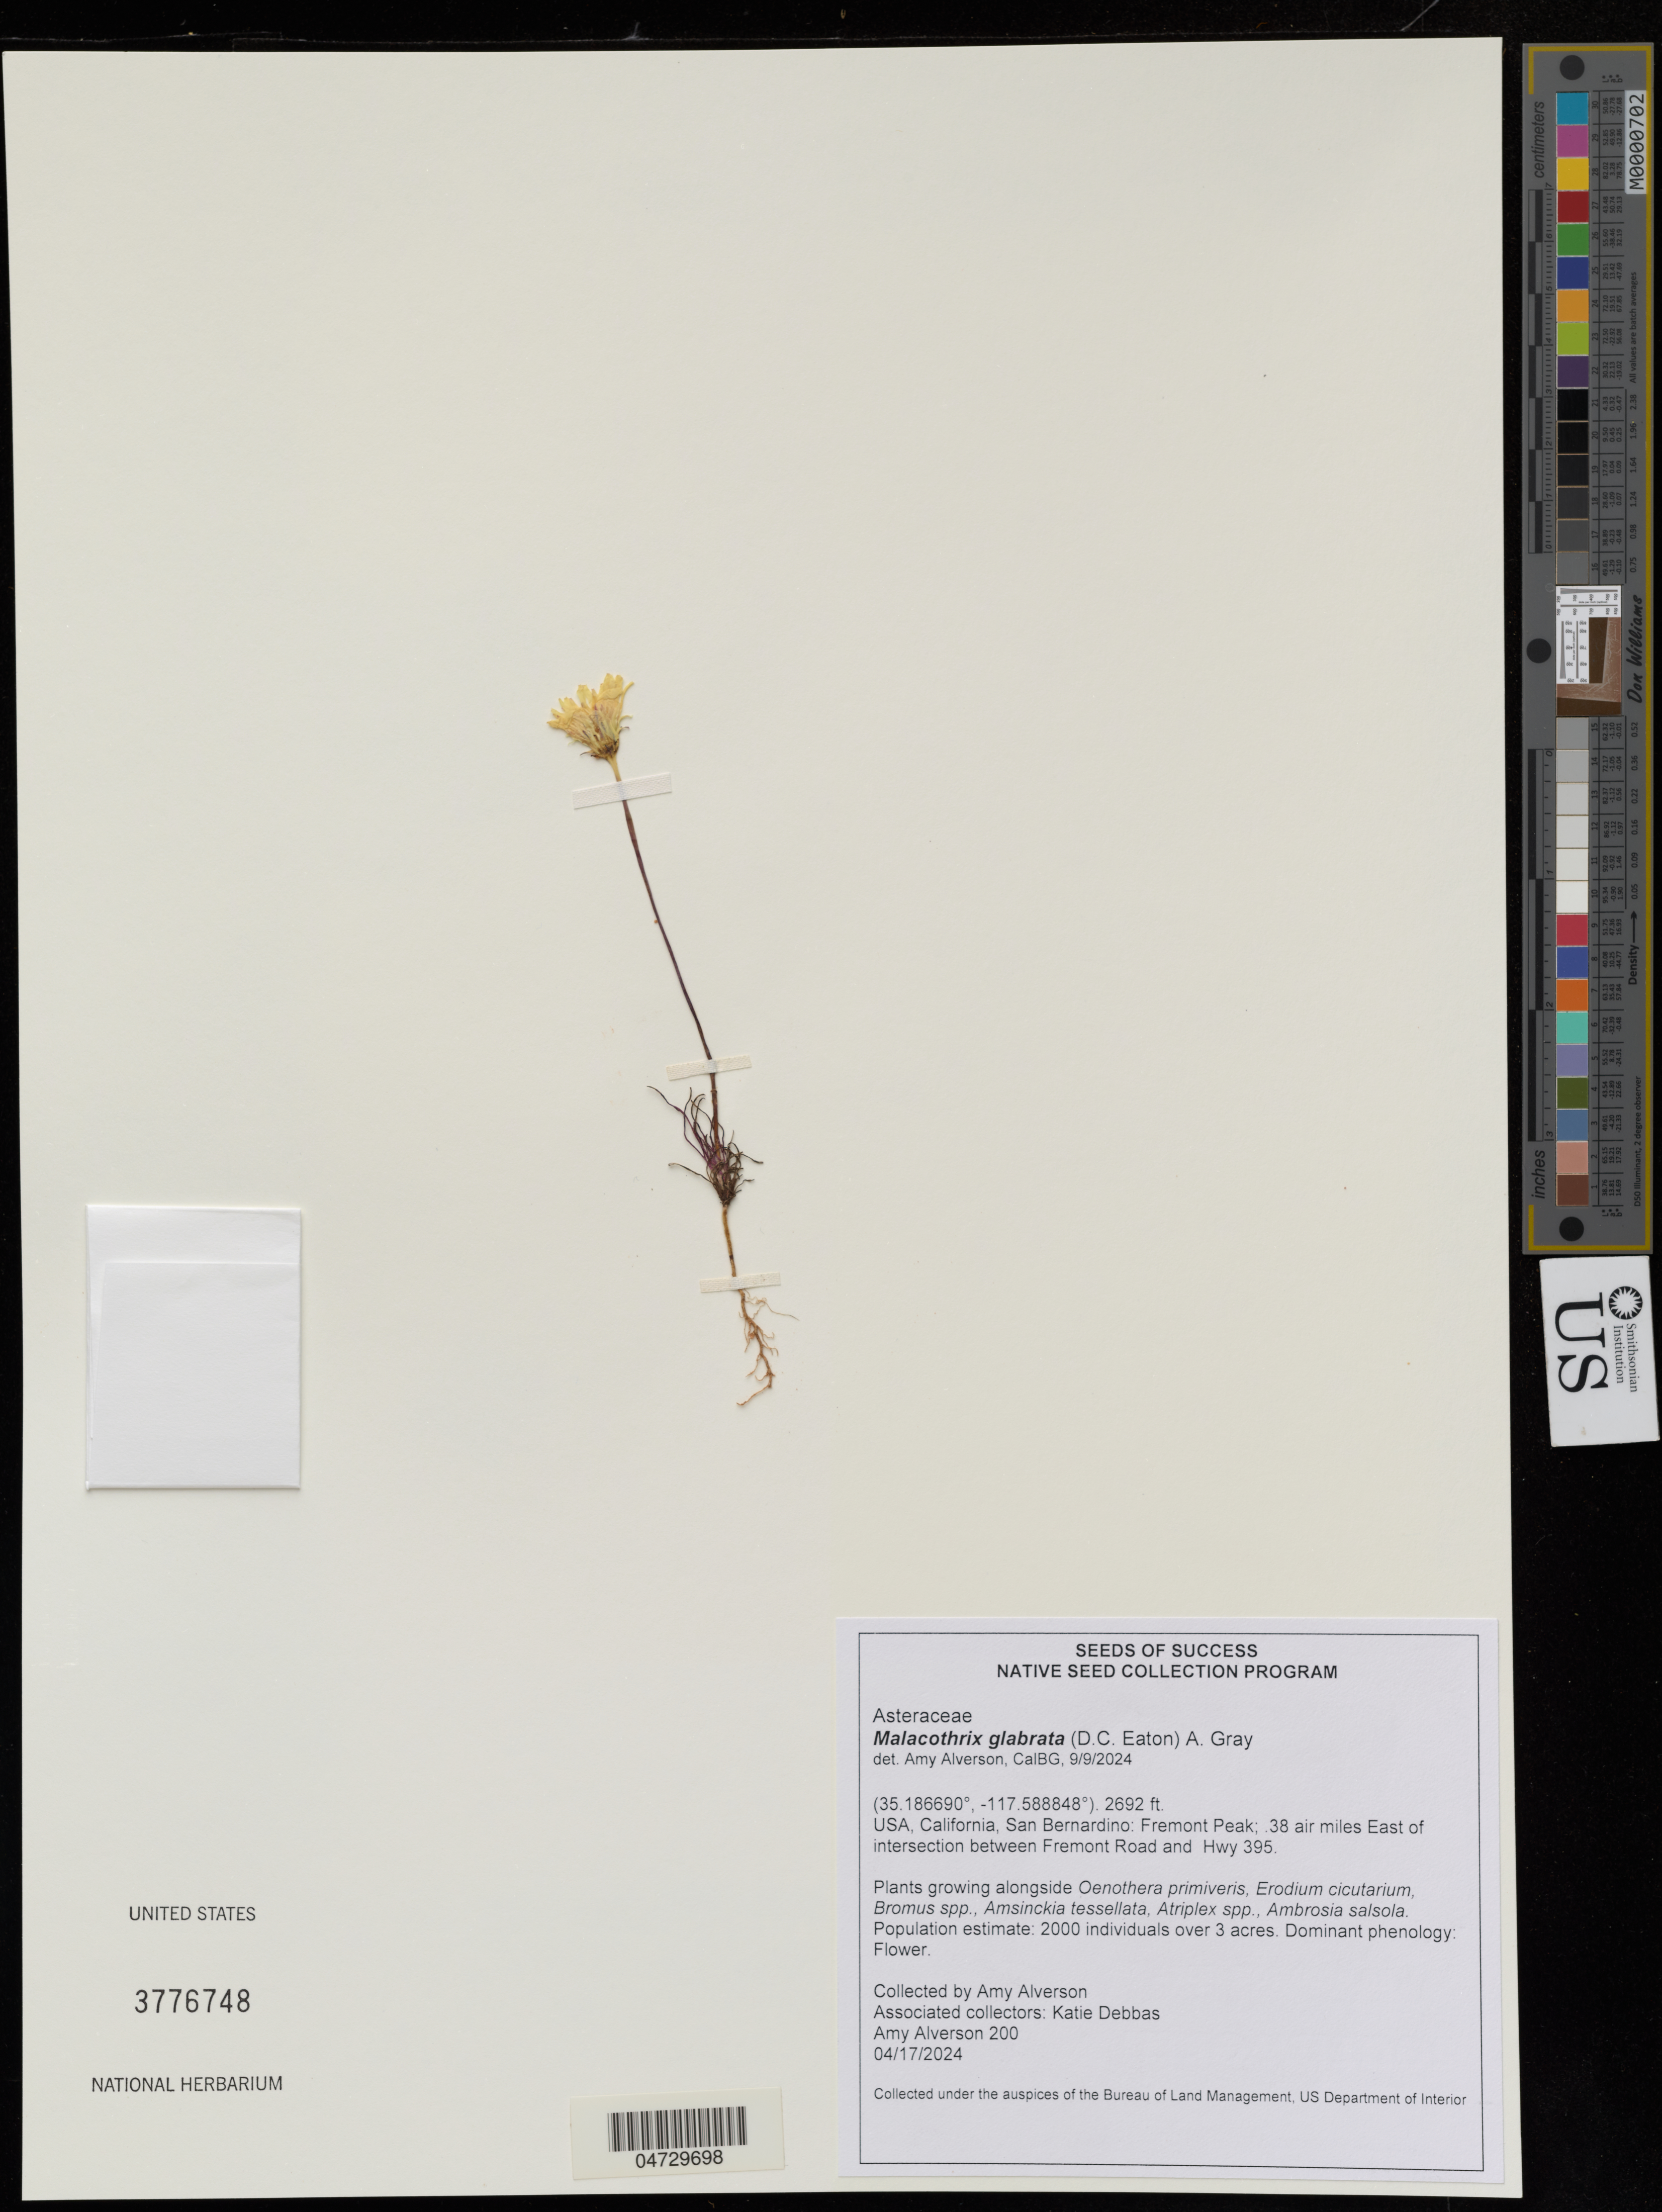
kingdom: Plantae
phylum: Tracheophyta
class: Magnoliopsida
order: Asterales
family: Asteraceae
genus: Malacothrix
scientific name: Malacothrix glabrata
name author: (A. Gray ex D.C. Eaton) A. Gray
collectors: A. Alverson & K. Debbas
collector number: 200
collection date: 2024-04-17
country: United States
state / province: California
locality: San Bernardino: Fremont Peak; .38 air miles East of intersection between Fremont Road and Hwy 395.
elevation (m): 821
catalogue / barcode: US 3776748